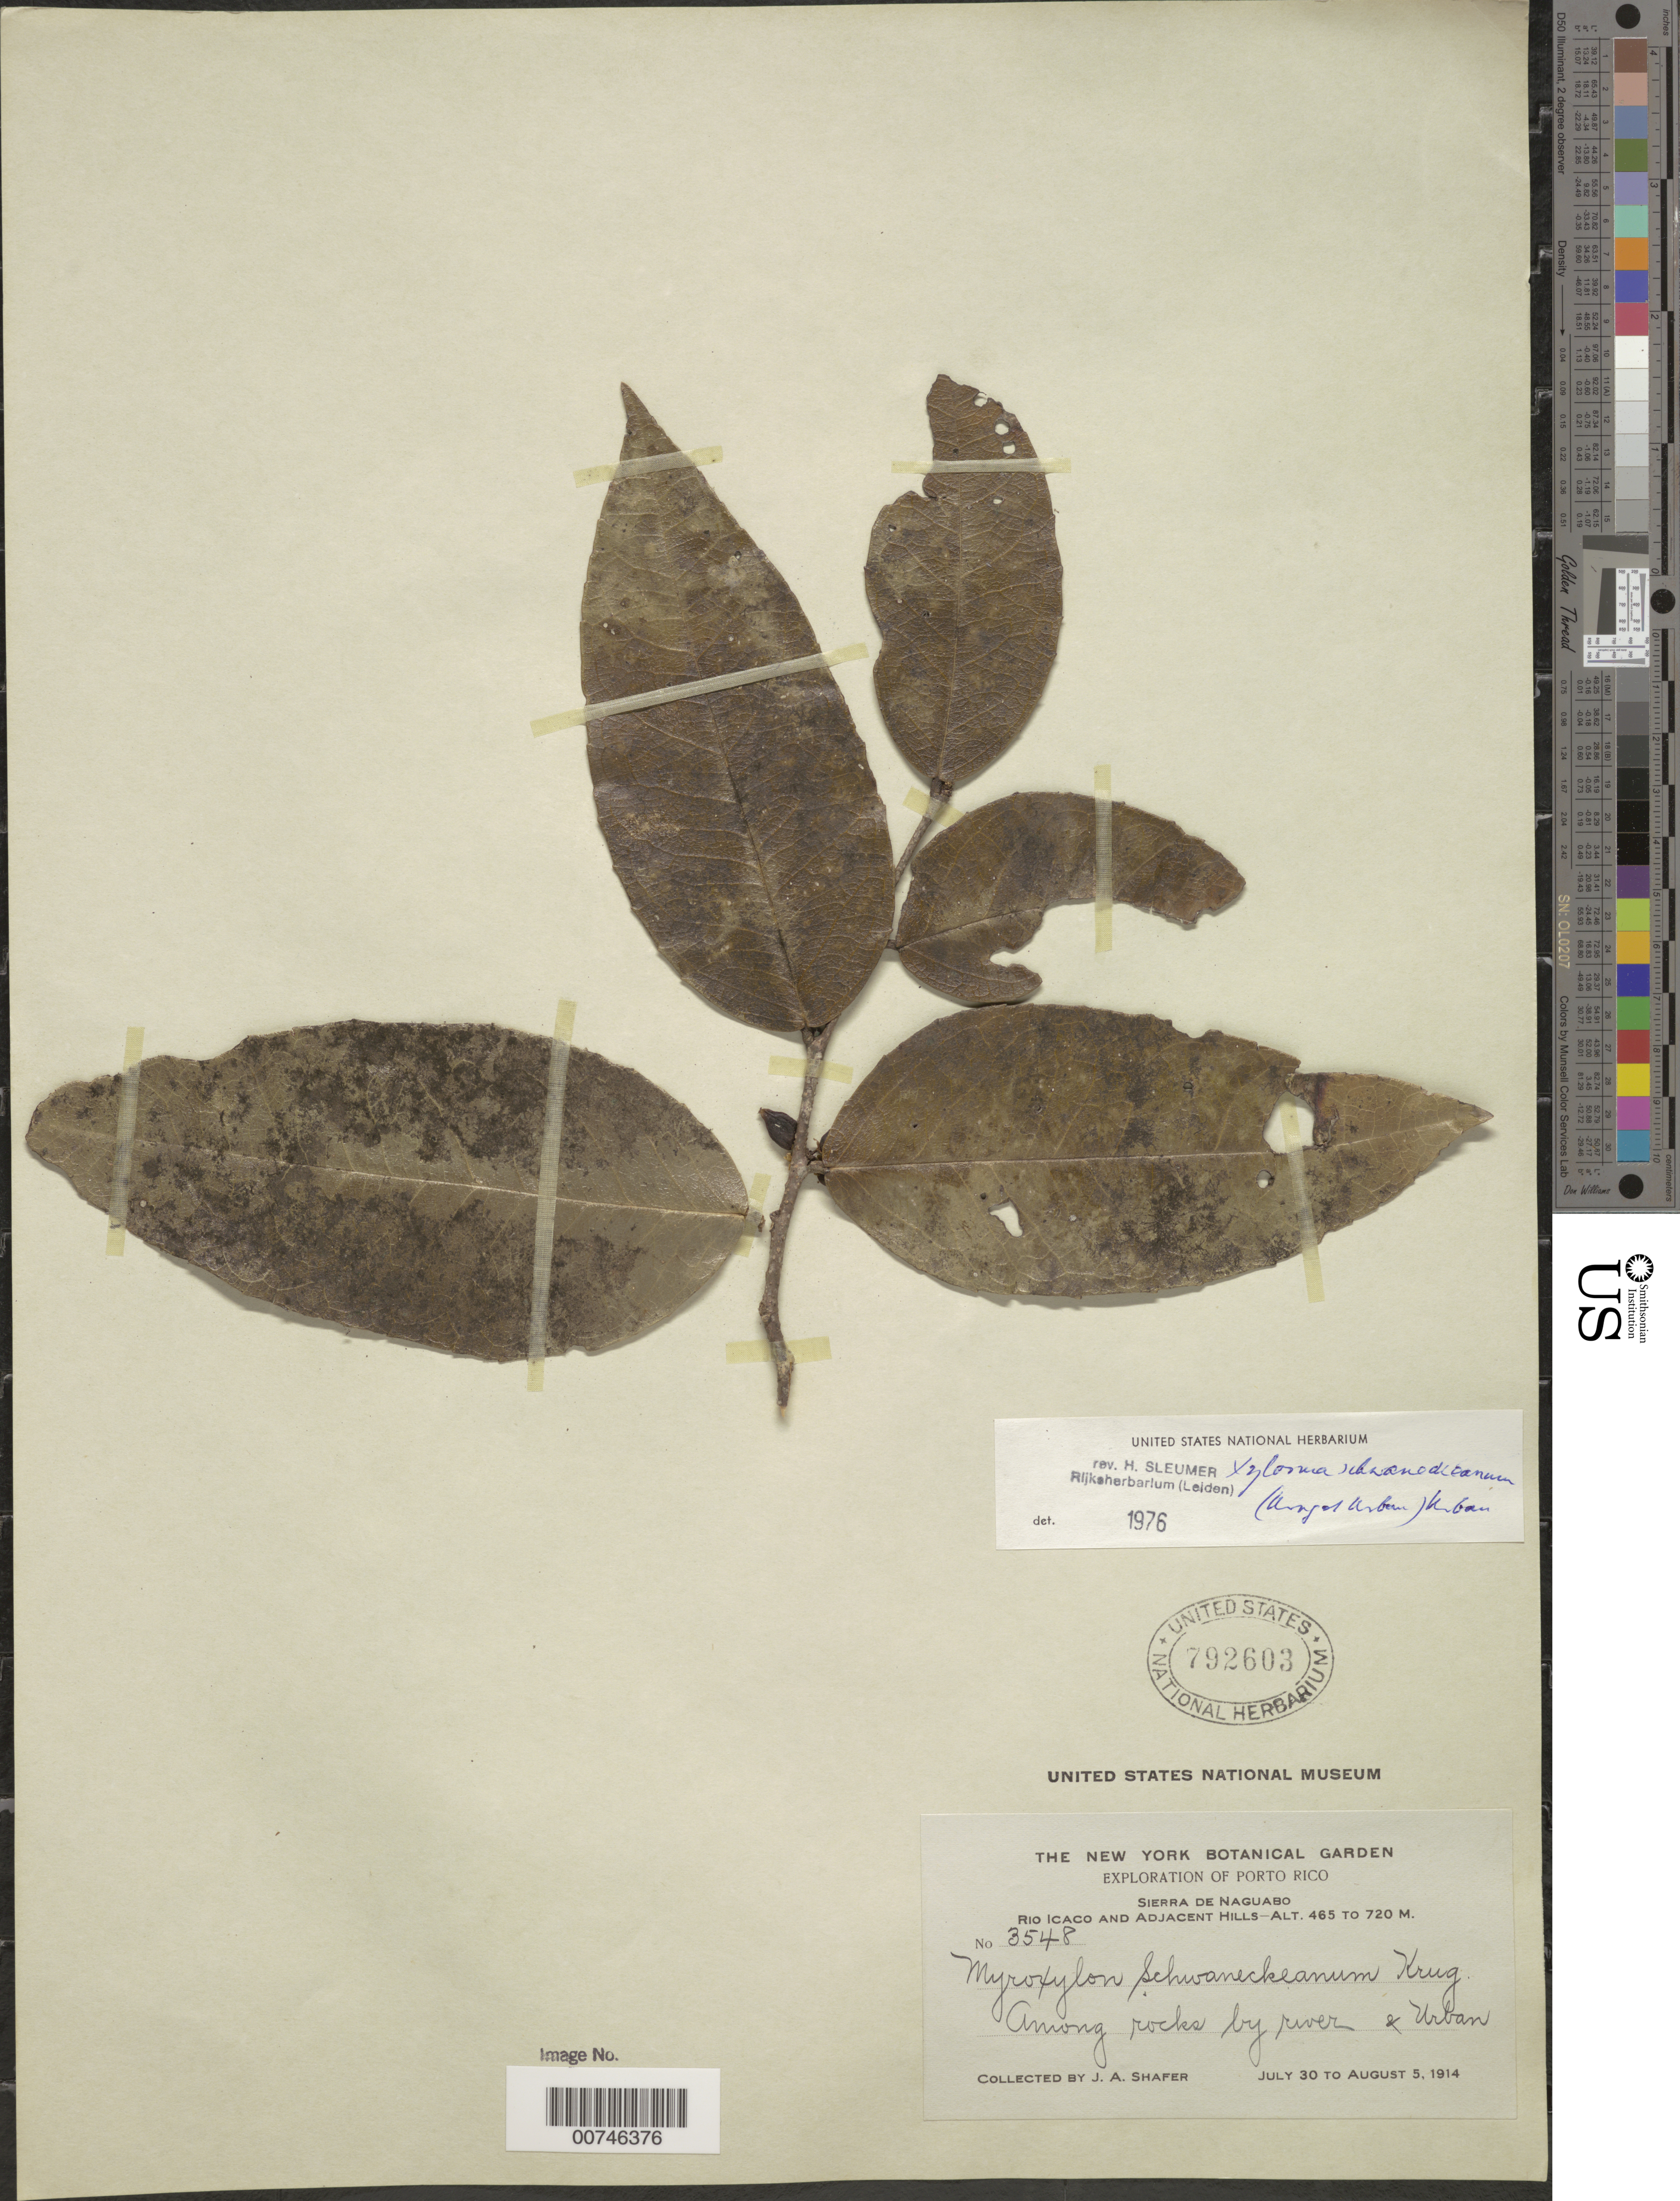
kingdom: Plantae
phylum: Tracheophyta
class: Magnoliopsida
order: Malpighiales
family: Salicaceae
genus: Xylosma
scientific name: Xylosma schwaneckeana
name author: (Krug & Urb.) Urb.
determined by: Sleumer, H. O.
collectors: J. A. Shafer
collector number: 3548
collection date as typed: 30 Jul 1914 to 05 Aug 1914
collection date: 1914-07-30/1914-08-05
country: Puerto Rico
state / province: Naguabo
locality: Sierra de Naguabo. Río Icaco and adjacent hills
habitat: Among rocks by river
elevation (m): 465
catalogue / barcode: US 792603